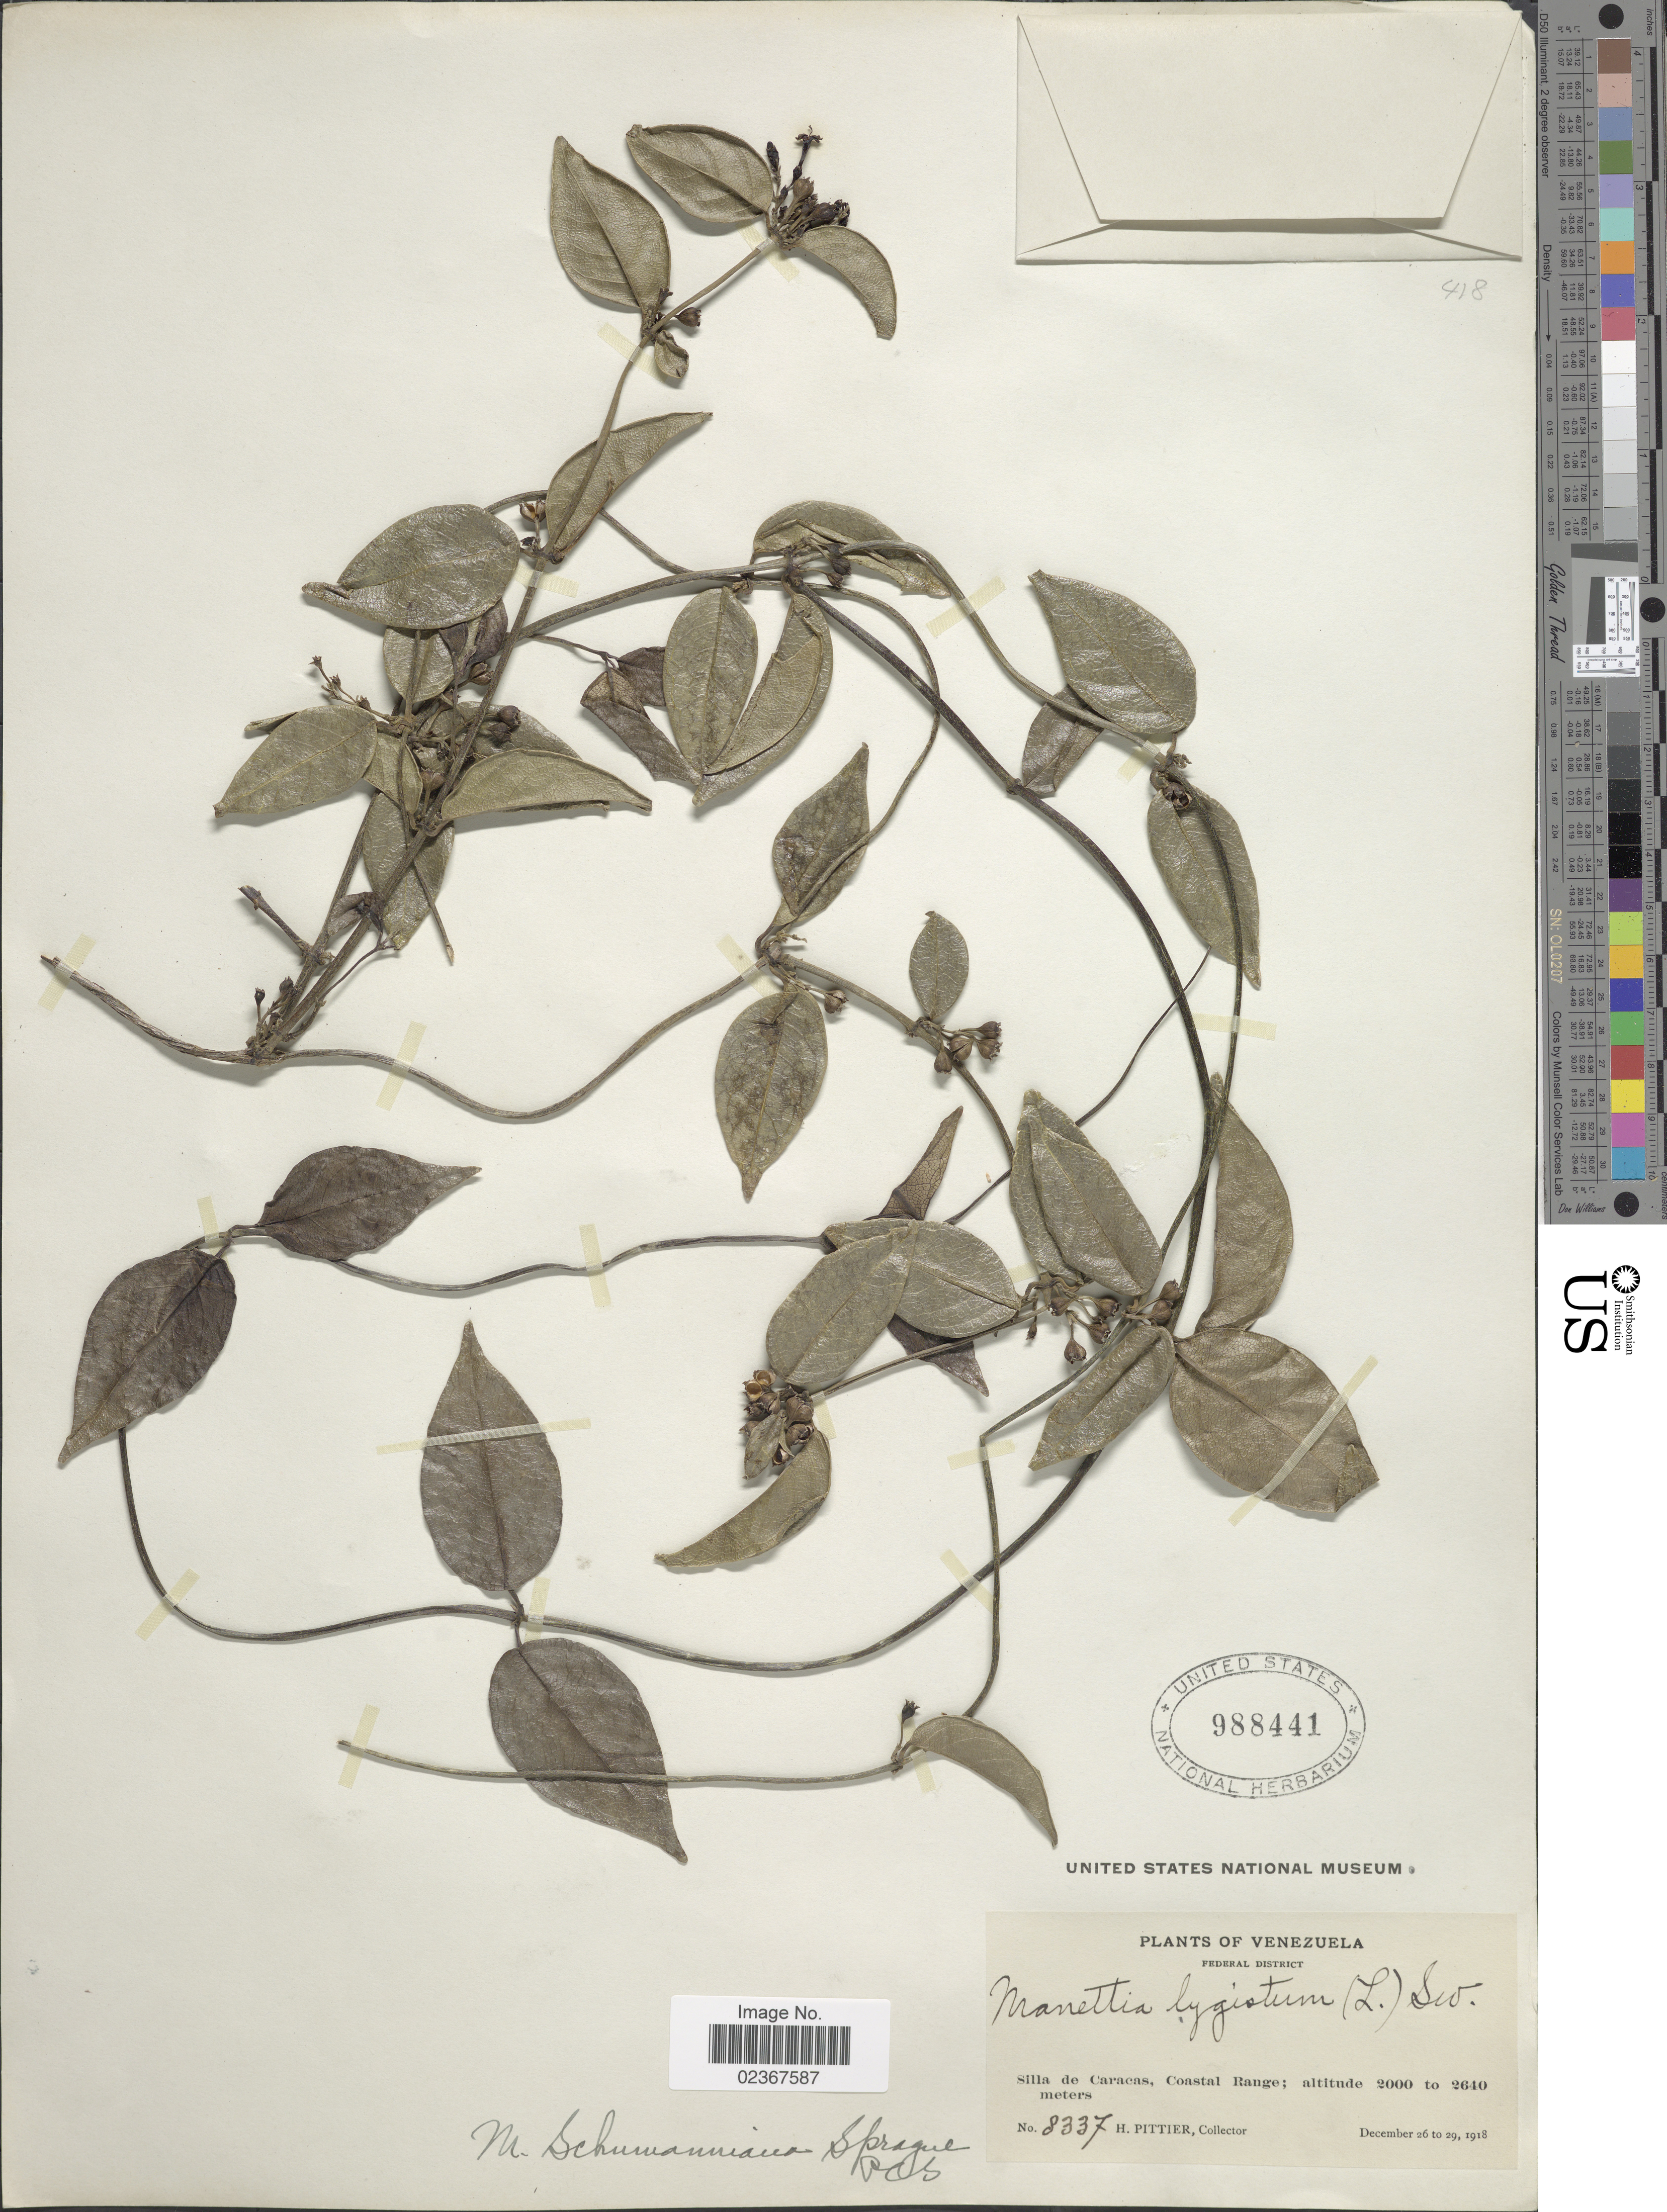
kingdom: Plantae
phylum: Tracheophyta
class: Magnoliopsida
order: Gentianales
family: Rubiaceae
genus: Manettia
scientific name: Manettia schumanniana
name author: Sprague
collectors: H. F. Pittier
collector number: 8337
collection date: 1918-12-26/1918-12-29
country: Venezuela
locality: Federal District, Silla de Caracas, Coastal Range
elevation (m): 2000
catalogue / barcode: US 988441